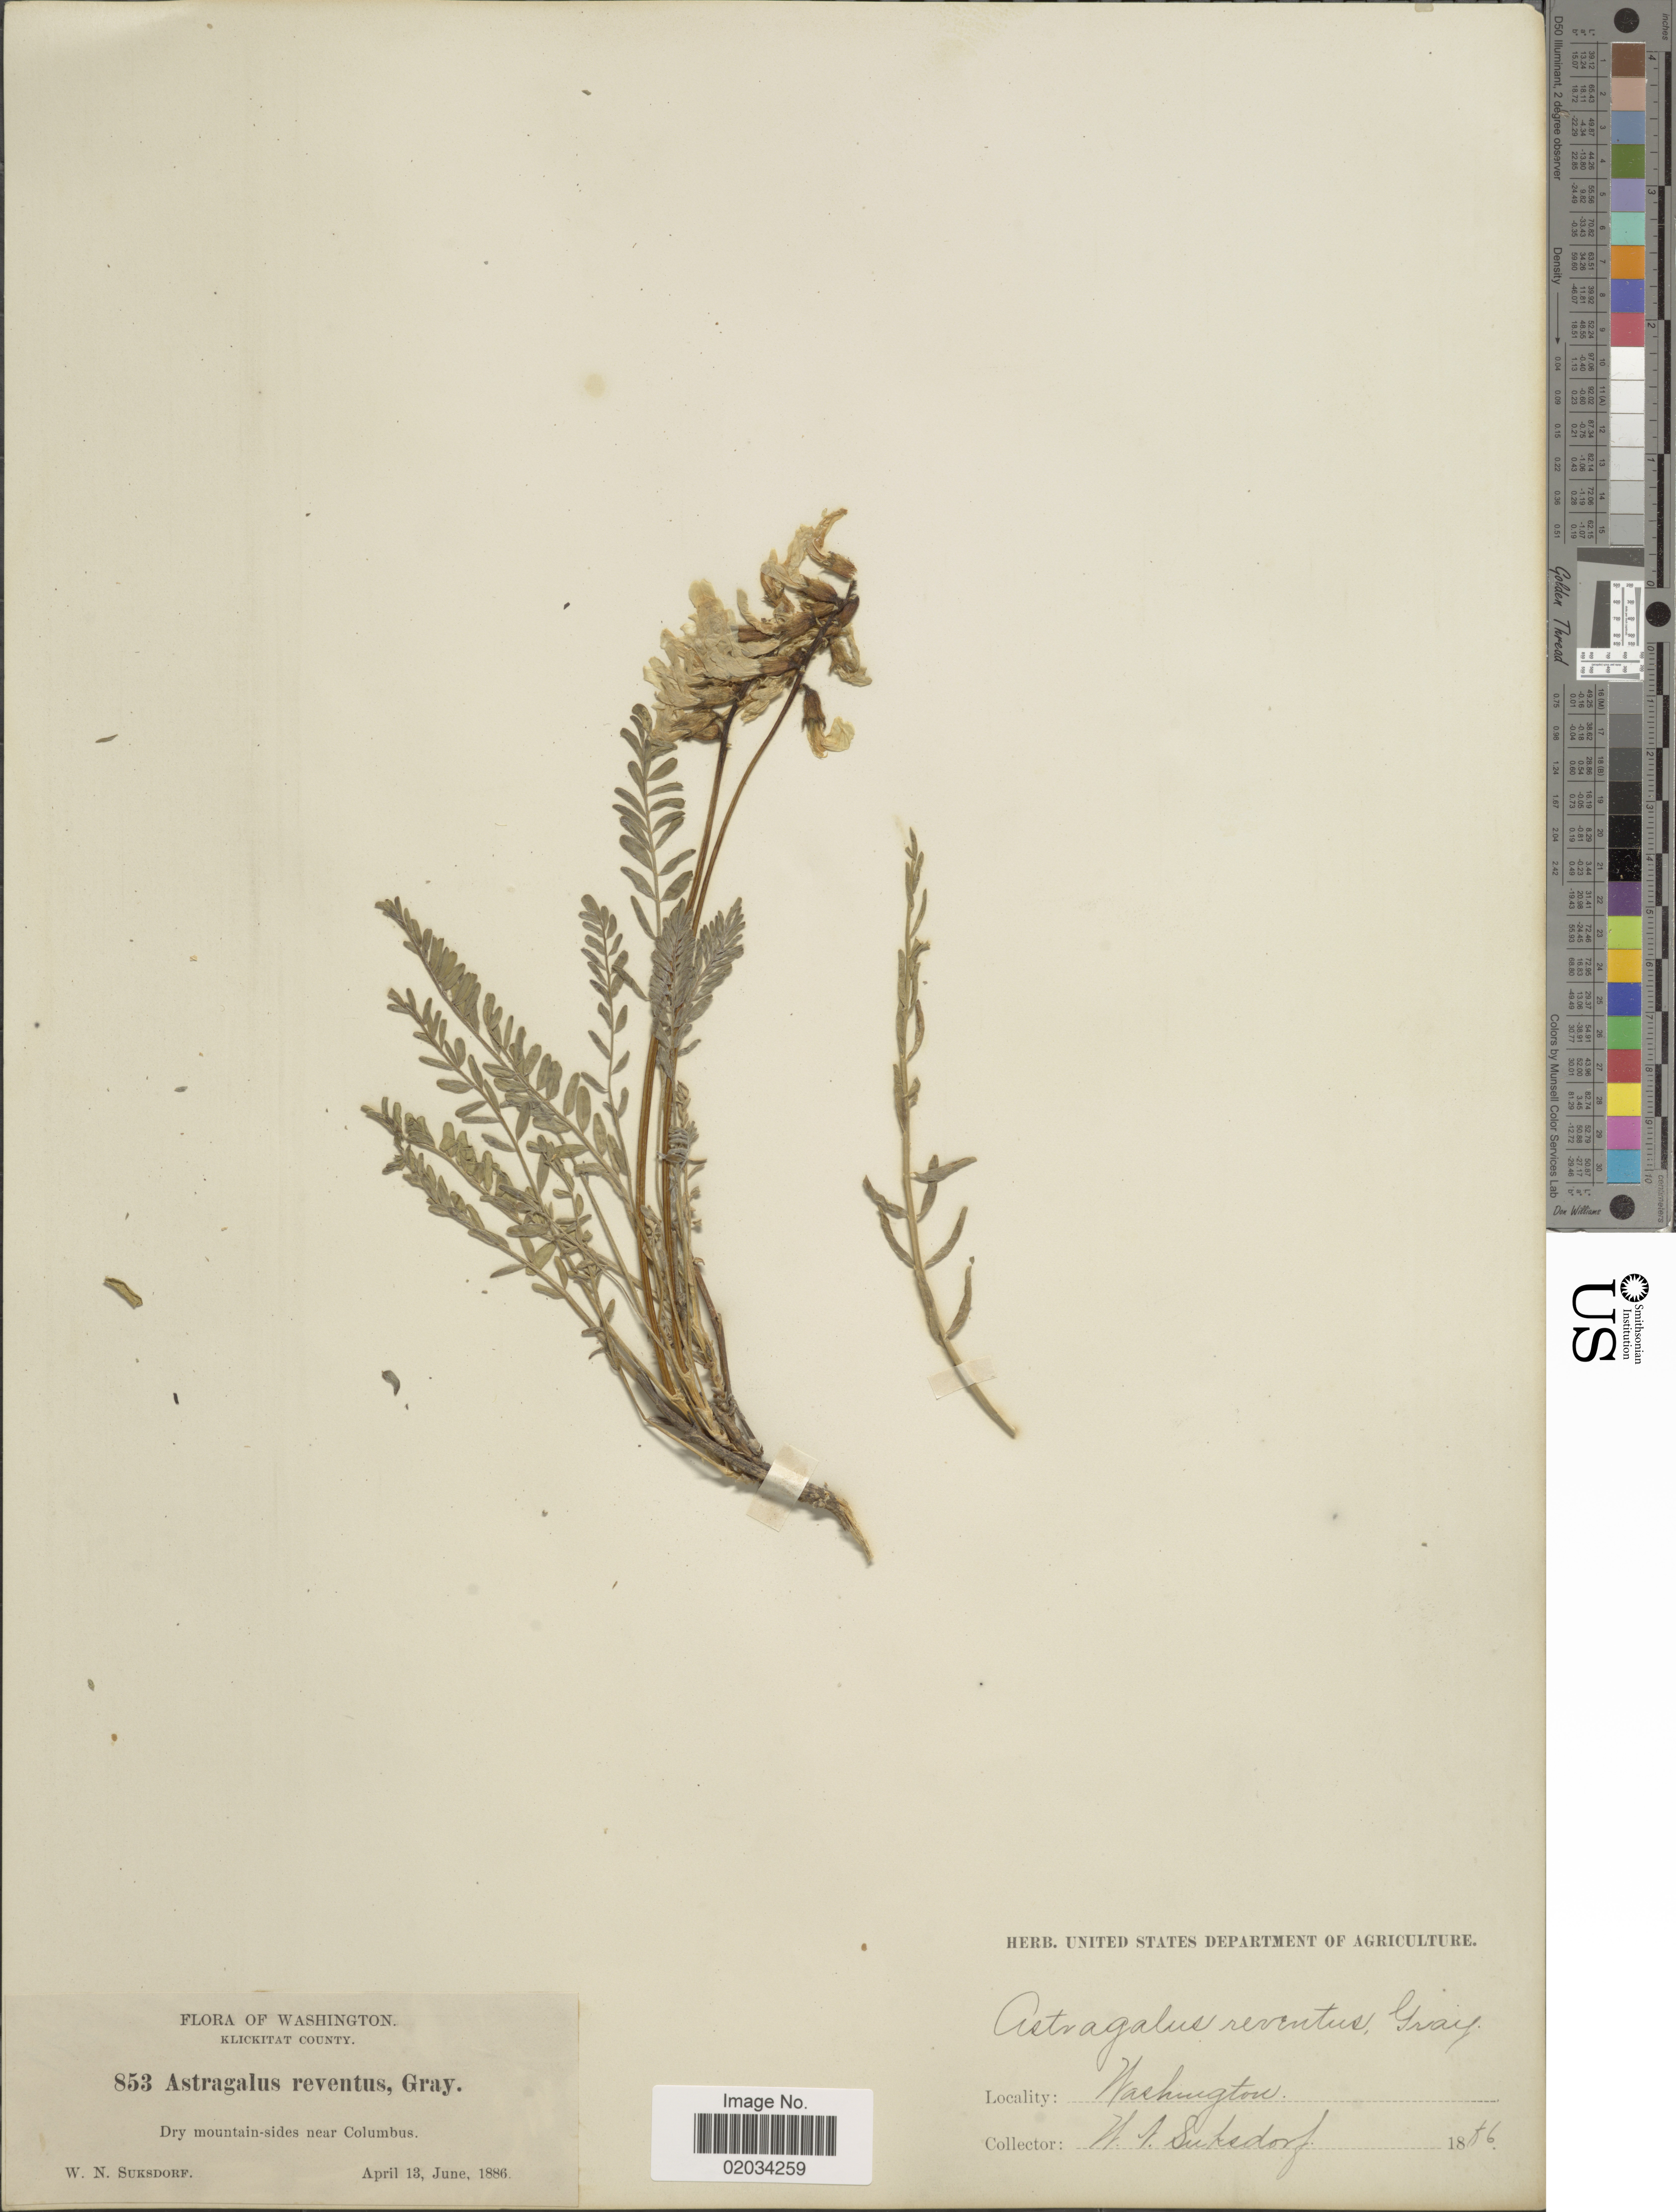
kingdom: Plantae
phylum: Tracheophyta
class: Magnoliopsida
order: Fabales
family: Fabaceae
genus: Astragalus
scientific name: Astragalus reventus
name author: A. Gray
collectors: W. N. Suksdorf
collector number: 853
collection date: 1886-04-13/1886-06-13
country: United States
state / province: Washington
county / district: Klickitat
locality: Klickitat County, Dry mountain-sides near Columbus